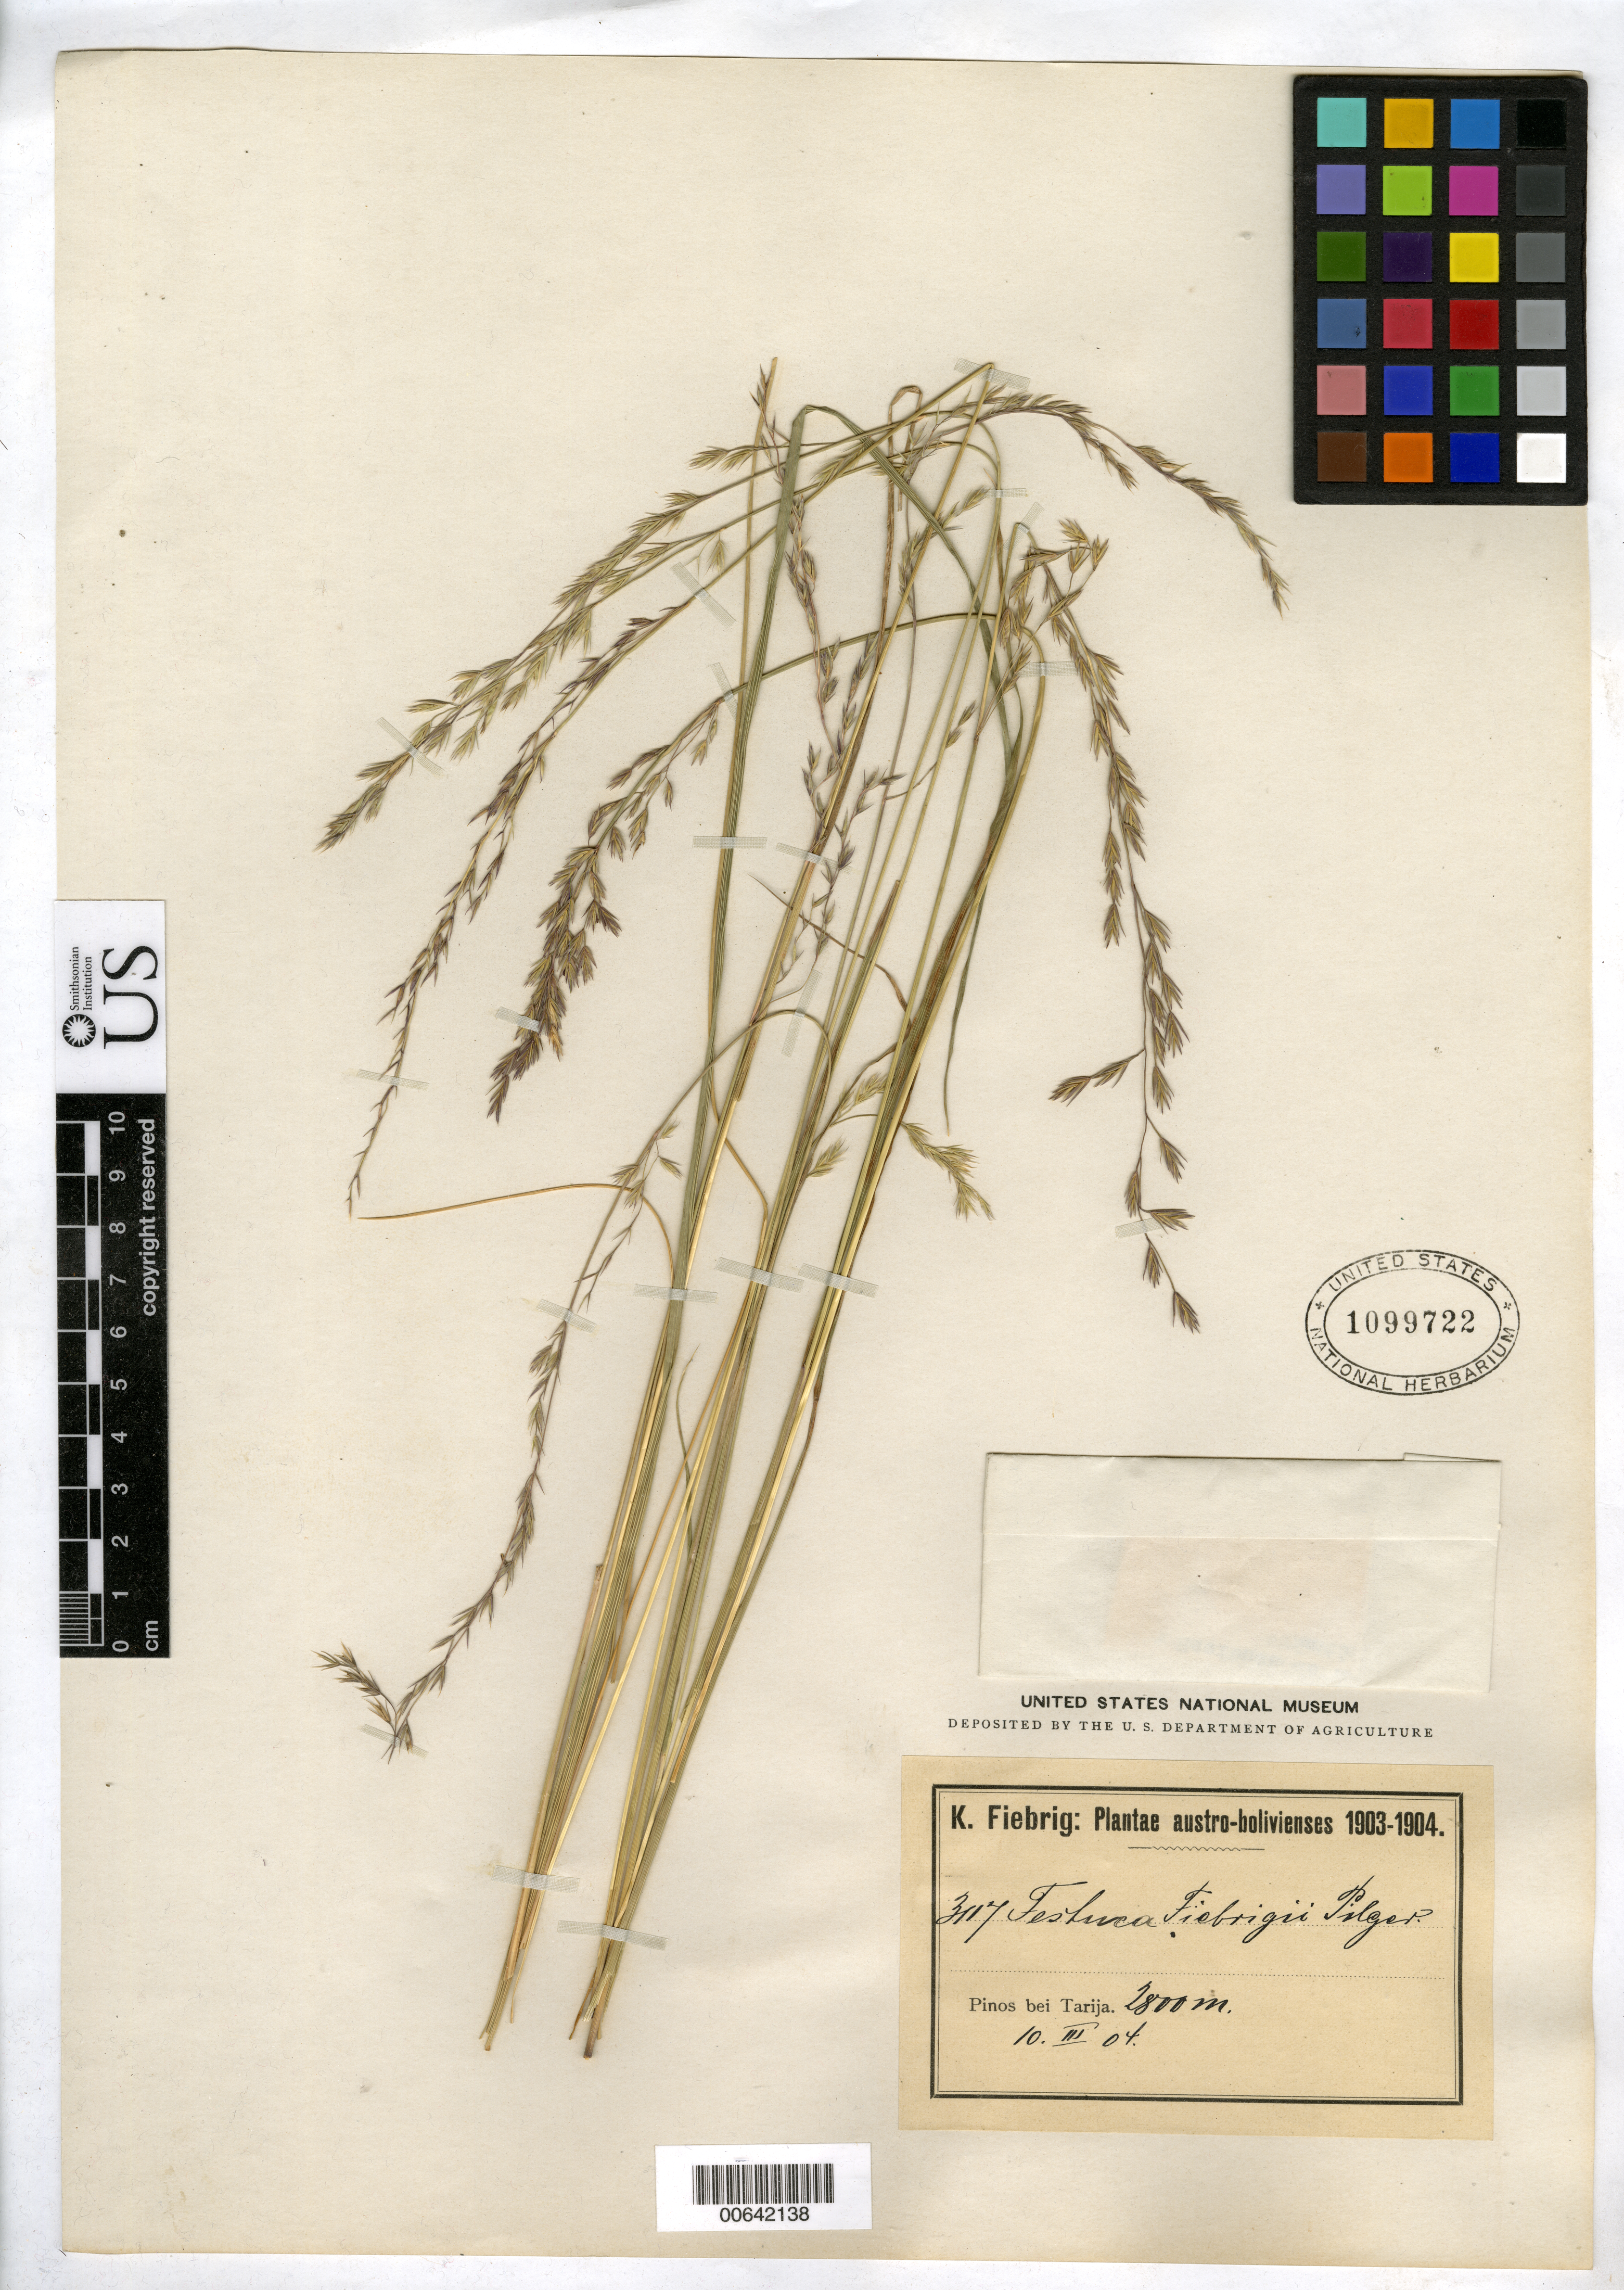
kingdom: Plantae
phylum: Tracheophyta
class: Liliopsida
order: Poales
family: Poaceae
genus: Festuca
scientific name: Festuca fiebrigii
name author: Pilg.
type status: Isosyntype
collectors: K. Fiebrig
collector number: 3117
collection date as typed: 10 Mar 1904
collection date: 1904-03-10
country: Bolivia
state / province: Tarija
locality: Pinos near town of Tarija.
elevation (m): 2800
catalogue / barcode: US 1099722